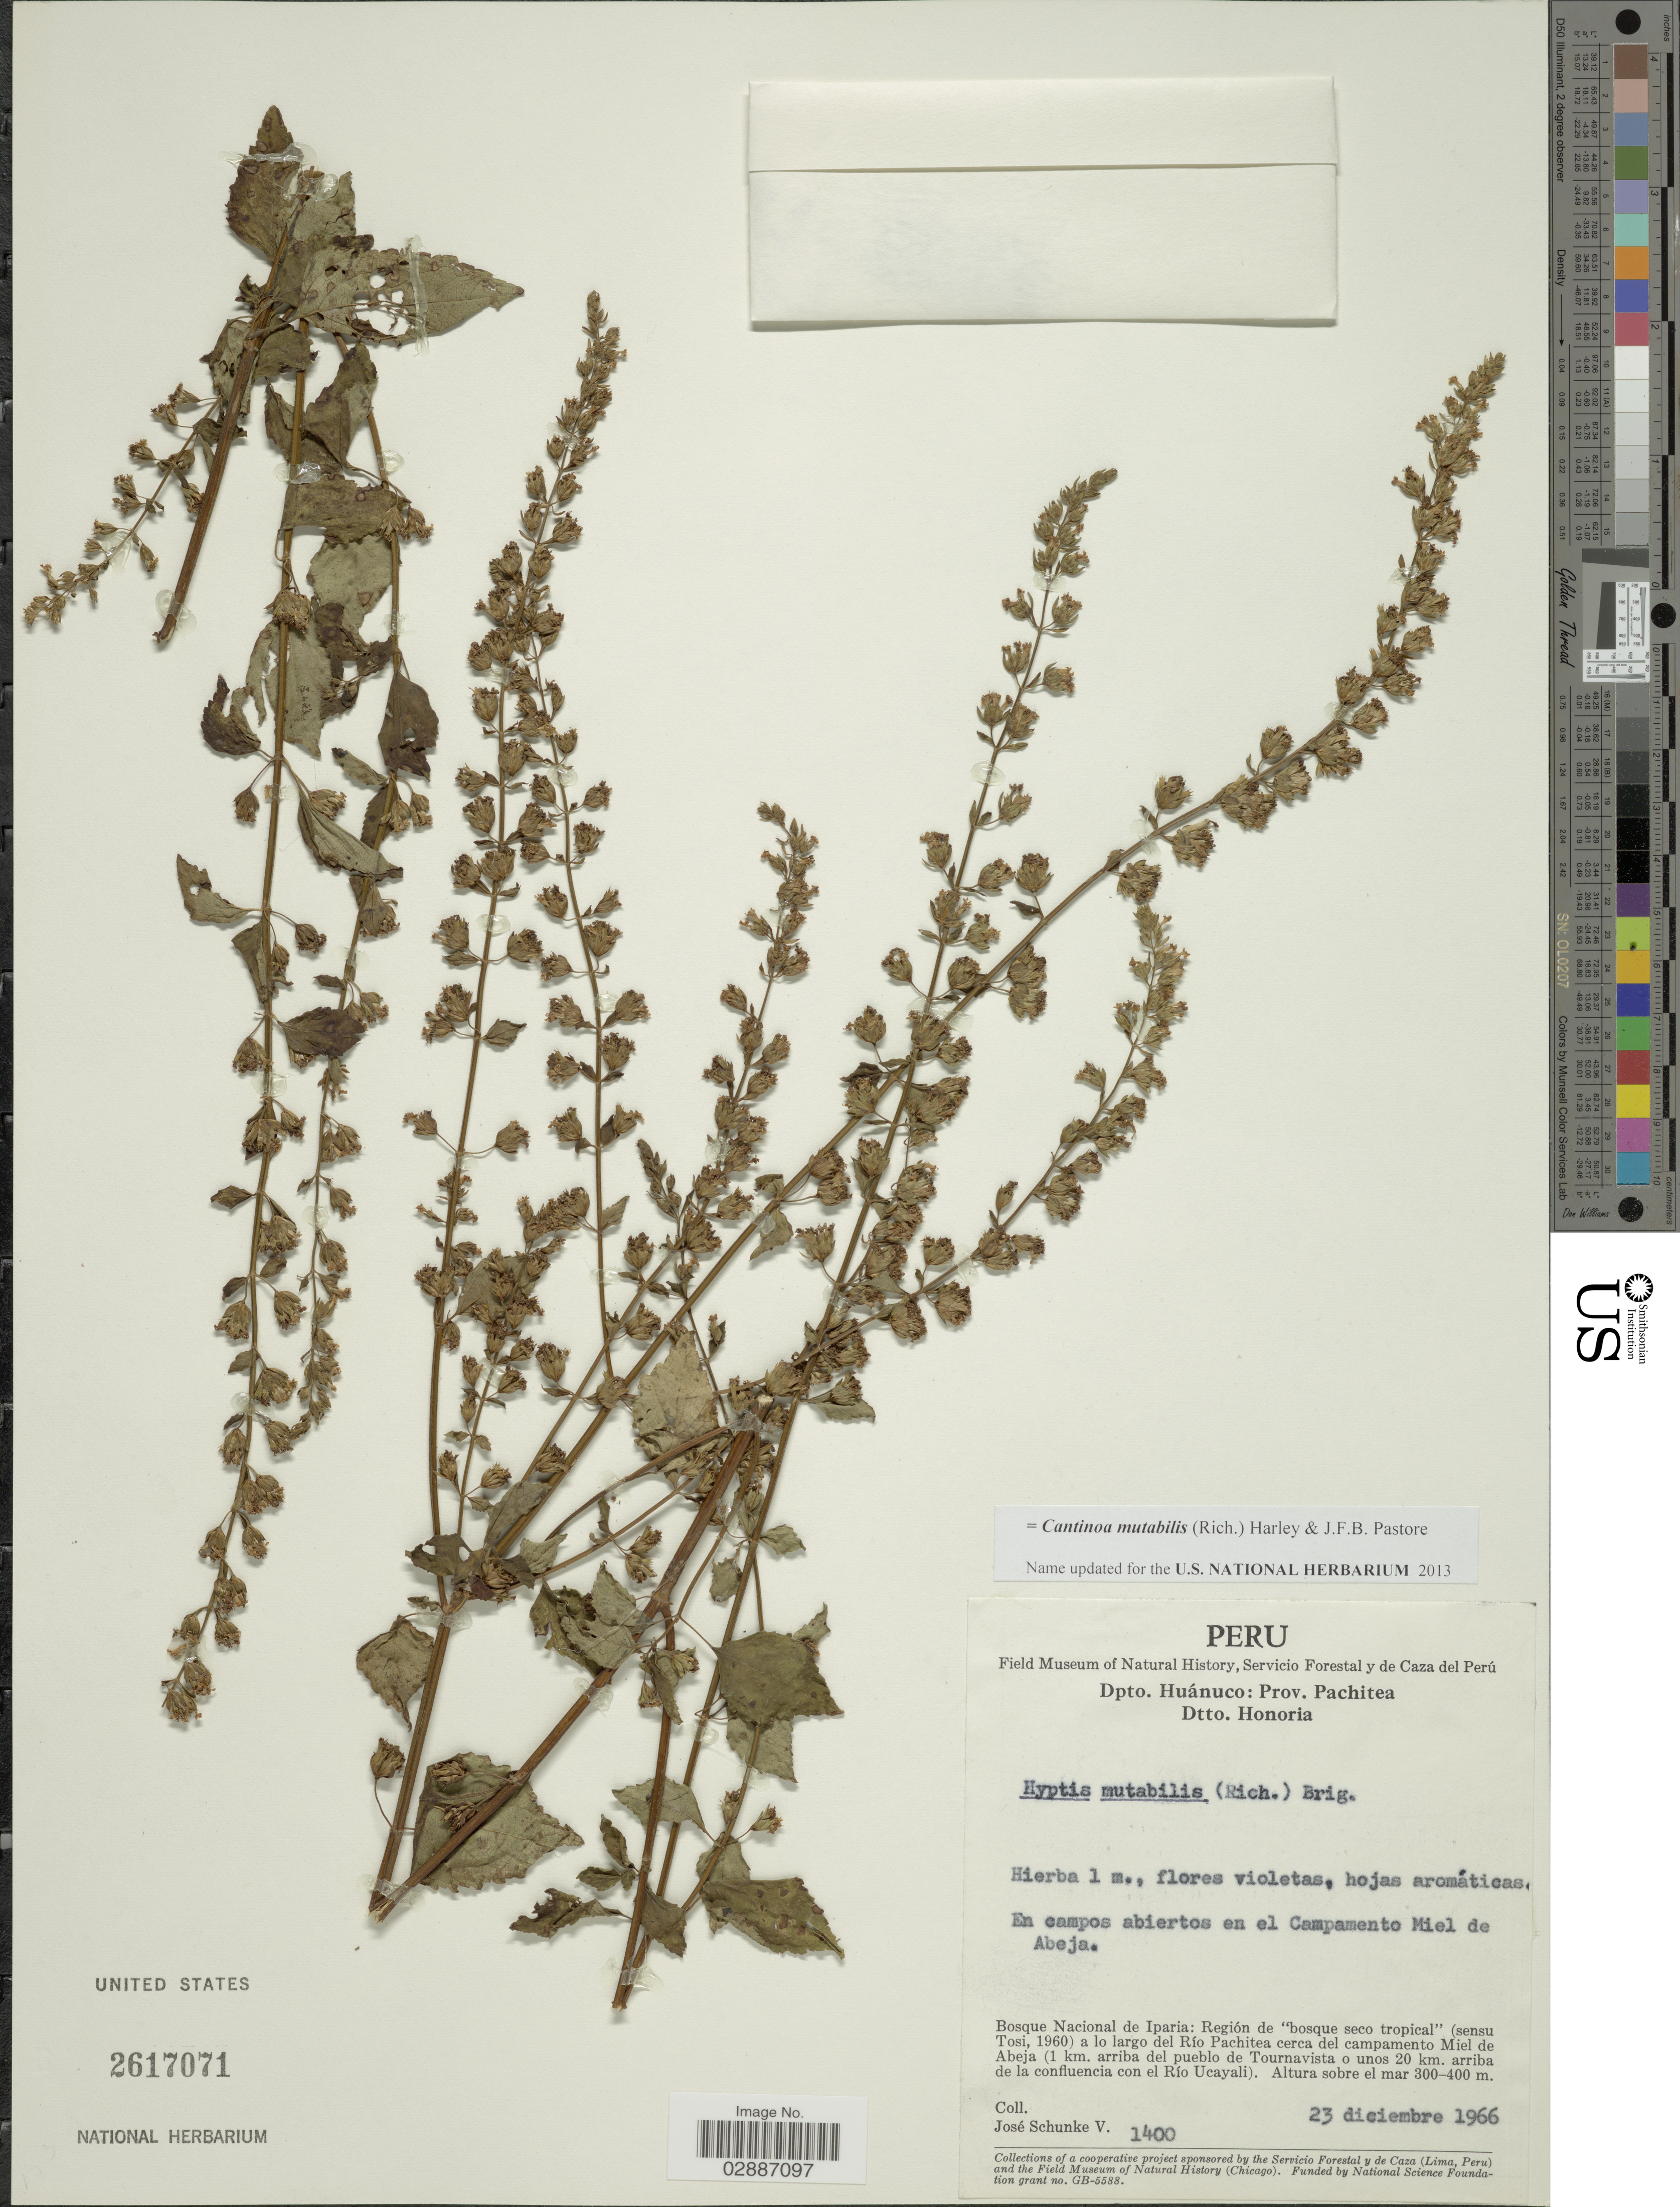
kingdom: Plantae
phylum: Tracheophyta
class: Magnoliopsida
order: Lamiales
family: Lamiaceae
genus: Cantinoa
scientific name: Cantinoa mutabilis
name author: (Epling) Harley & J.F.B. Pastore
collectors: J. Schunke Vigo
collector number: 1400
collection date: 1966-12-23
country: Peru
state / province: Huánuco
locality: Dpto. Huánuco: Prov. Pachitea. Dtto. Honoria. Bosque Nacional de Iparia: Región de "bosque seco tropical" (sensu Tosi, 1960) a lo largo del Río Pachitea cerca del campamento Miel de Abeja (1 km. arriba del pueblo de Tournavista o unos 20 km. arriba de la confluencia con el Río Ucayali).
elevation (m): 300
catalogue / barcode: US 2617071